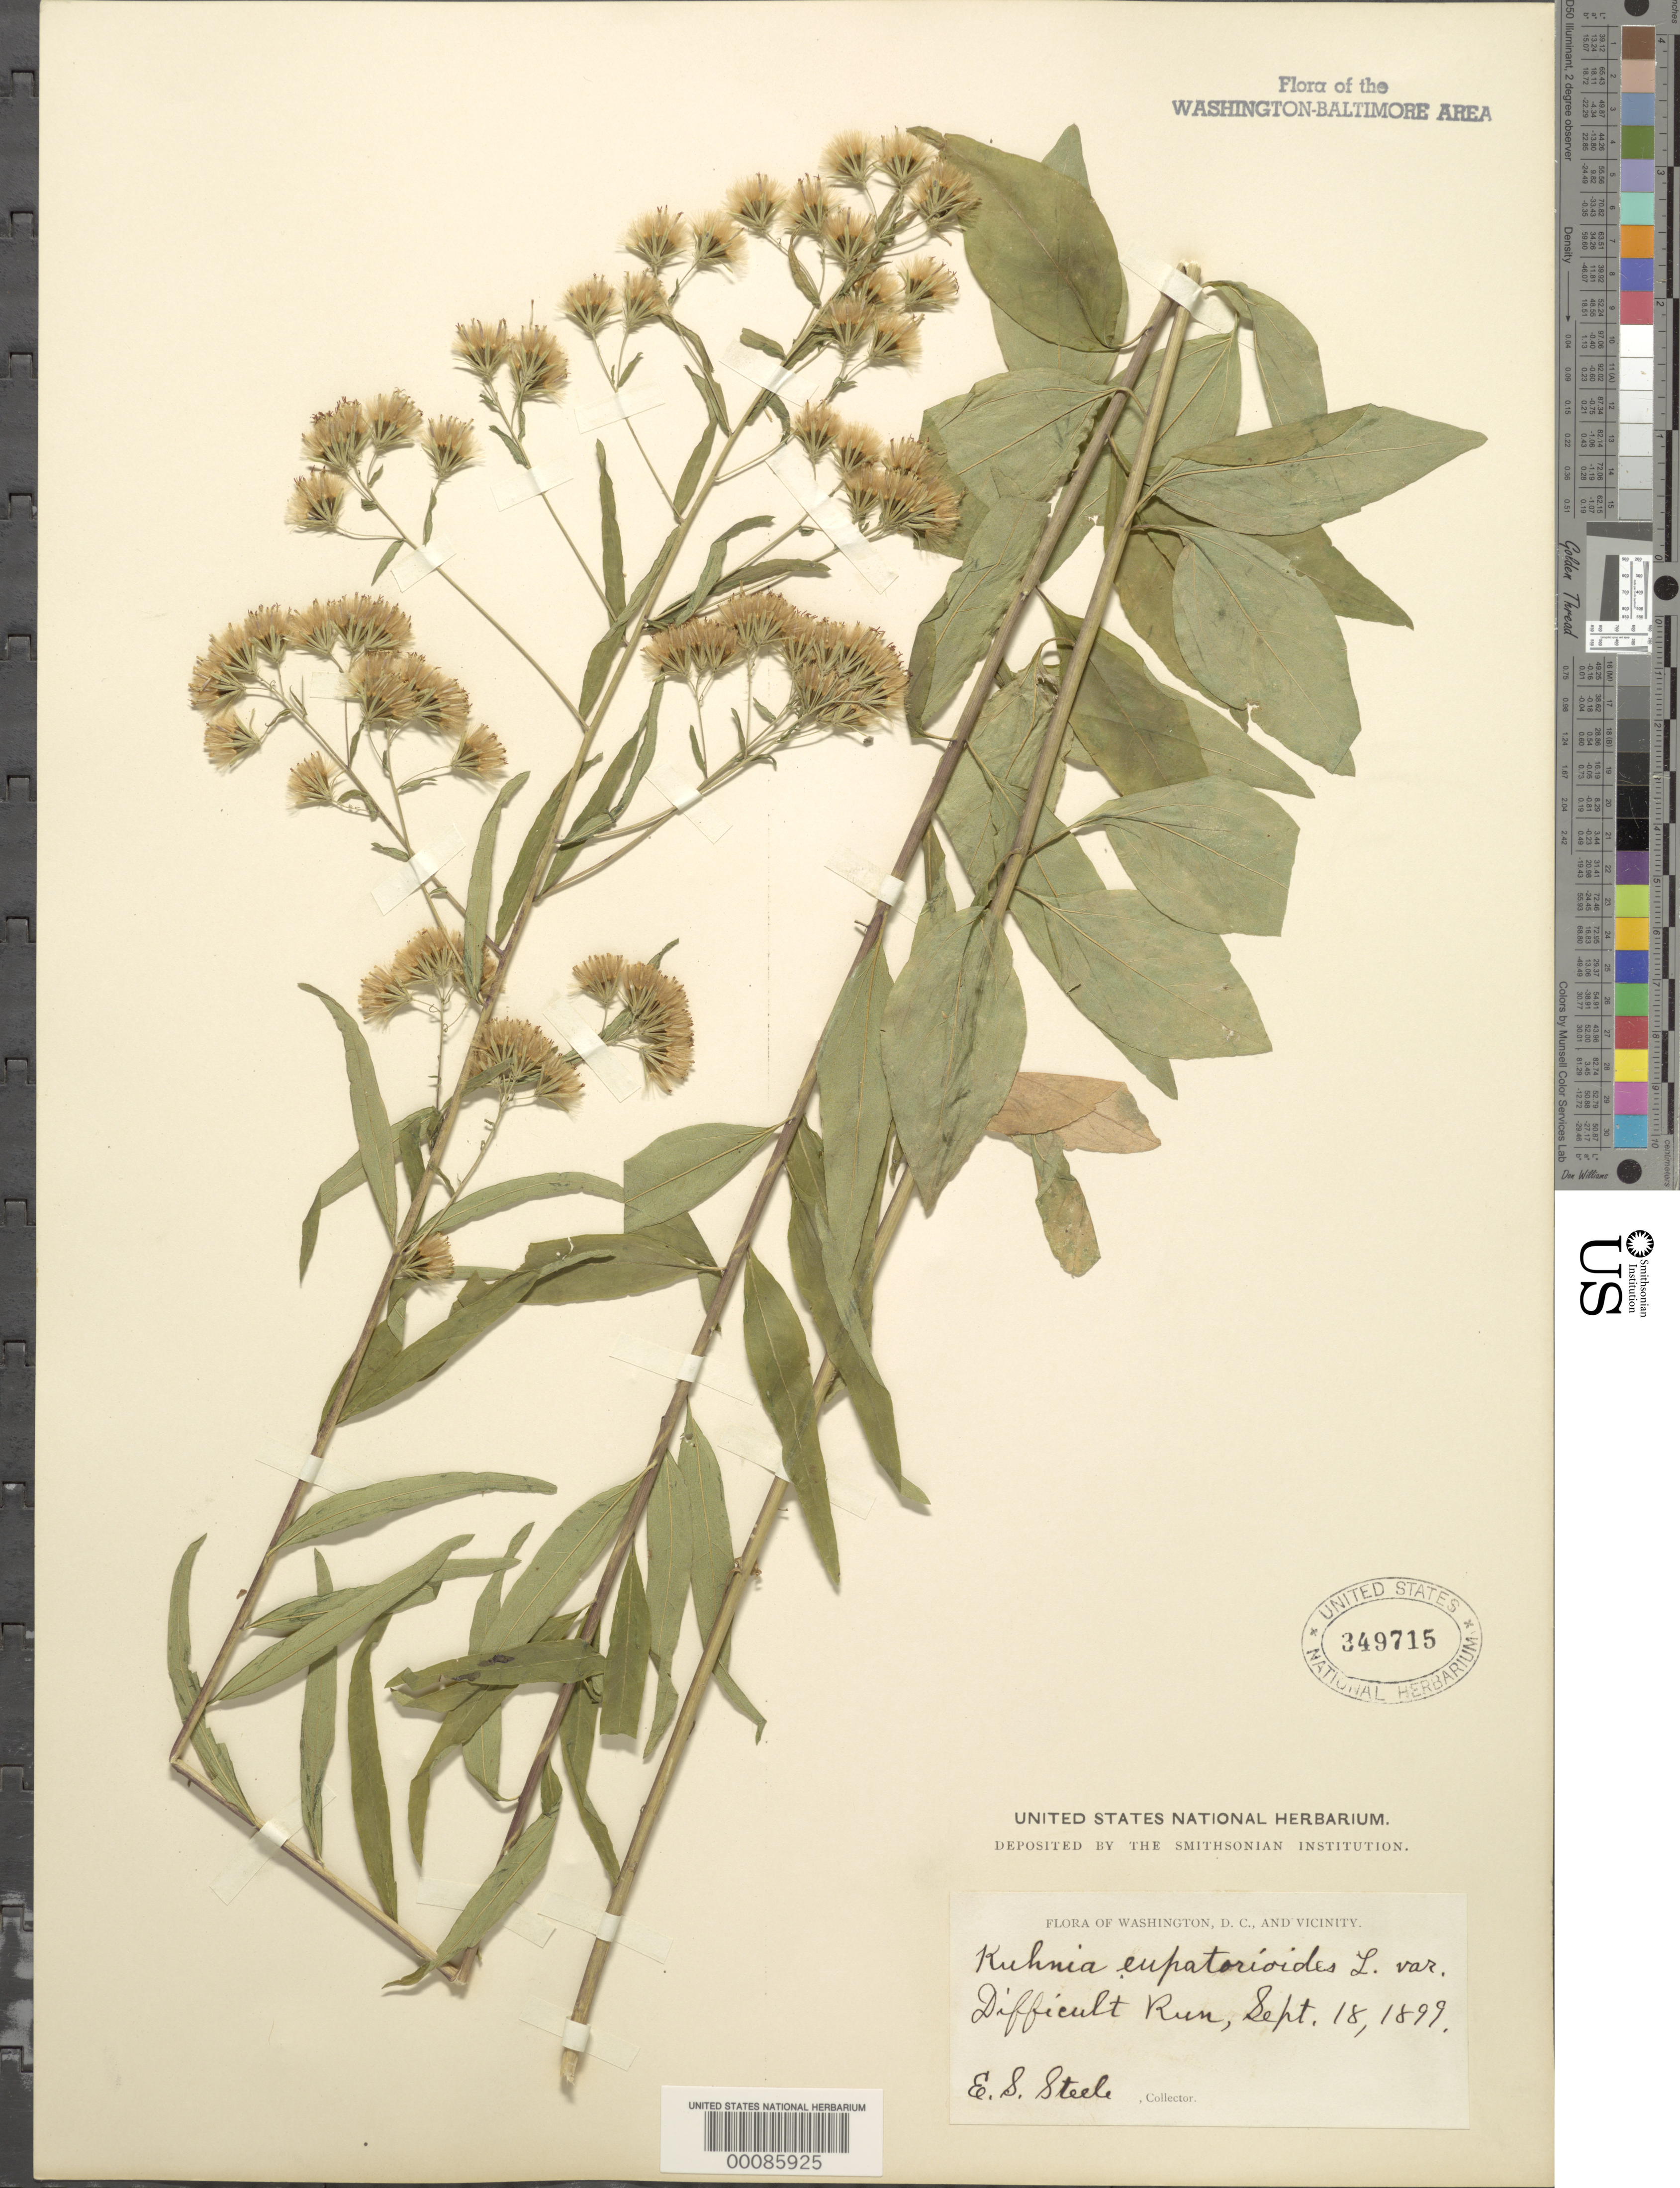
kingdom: Plantae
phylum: Tracheophyta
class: Magnoliopsida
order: Asterales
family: Asteraceae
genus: Brickellia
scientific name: Brickellia eupatorioides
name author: (L.) Shinners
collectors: E. Steele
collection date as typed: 18 Sep 1899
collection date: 1899-09-18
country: United States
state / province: Virginia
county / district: Fairfax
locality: Difficult Run C. & O. Canal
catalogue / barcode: US 349715